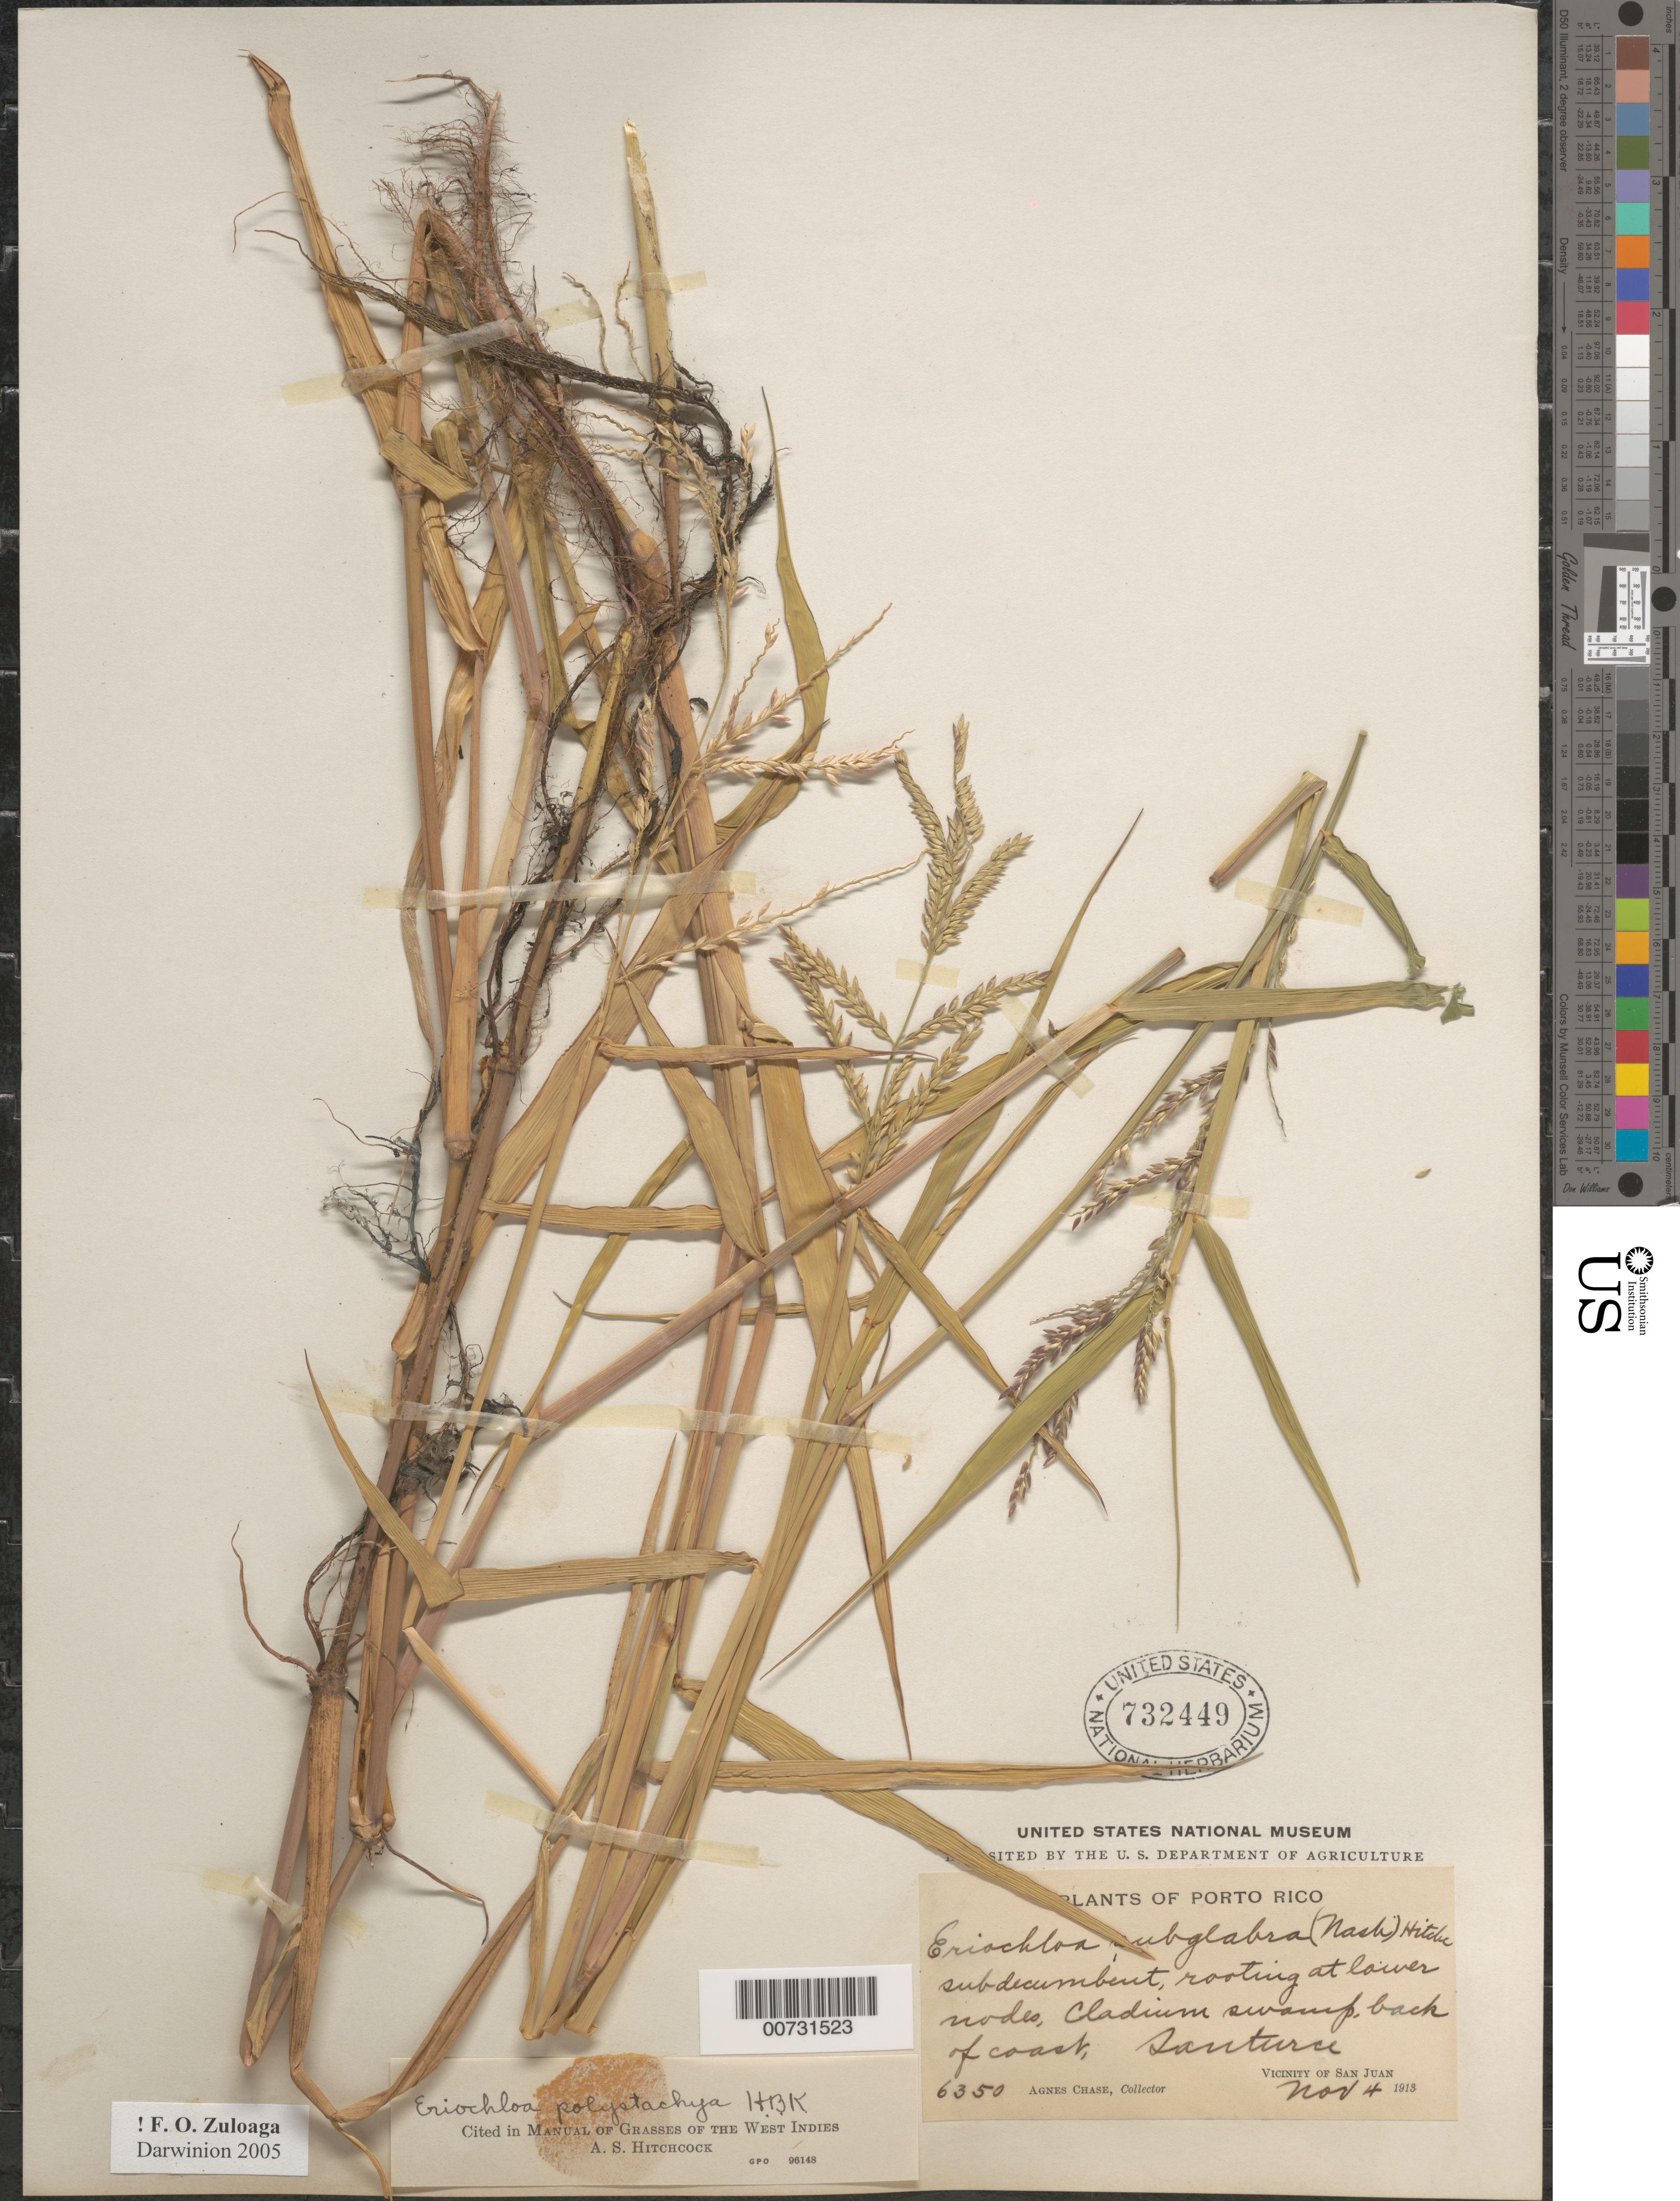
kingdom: Plantae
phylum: Tracheophyta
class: Liliopsida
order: Poales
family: Poaceae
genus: Eriochloa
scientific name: Eriochloa polystachya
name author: Kunth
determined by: Hitchcock, Albert S.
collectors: A. Chase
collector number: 6350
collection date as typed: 04 Nov 1913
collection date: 1913-11-04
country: Puerto Rico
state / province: San Juan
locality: Santurce, vic of San Juan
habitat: Cladium swamp, back of coast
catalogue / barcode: US 732449